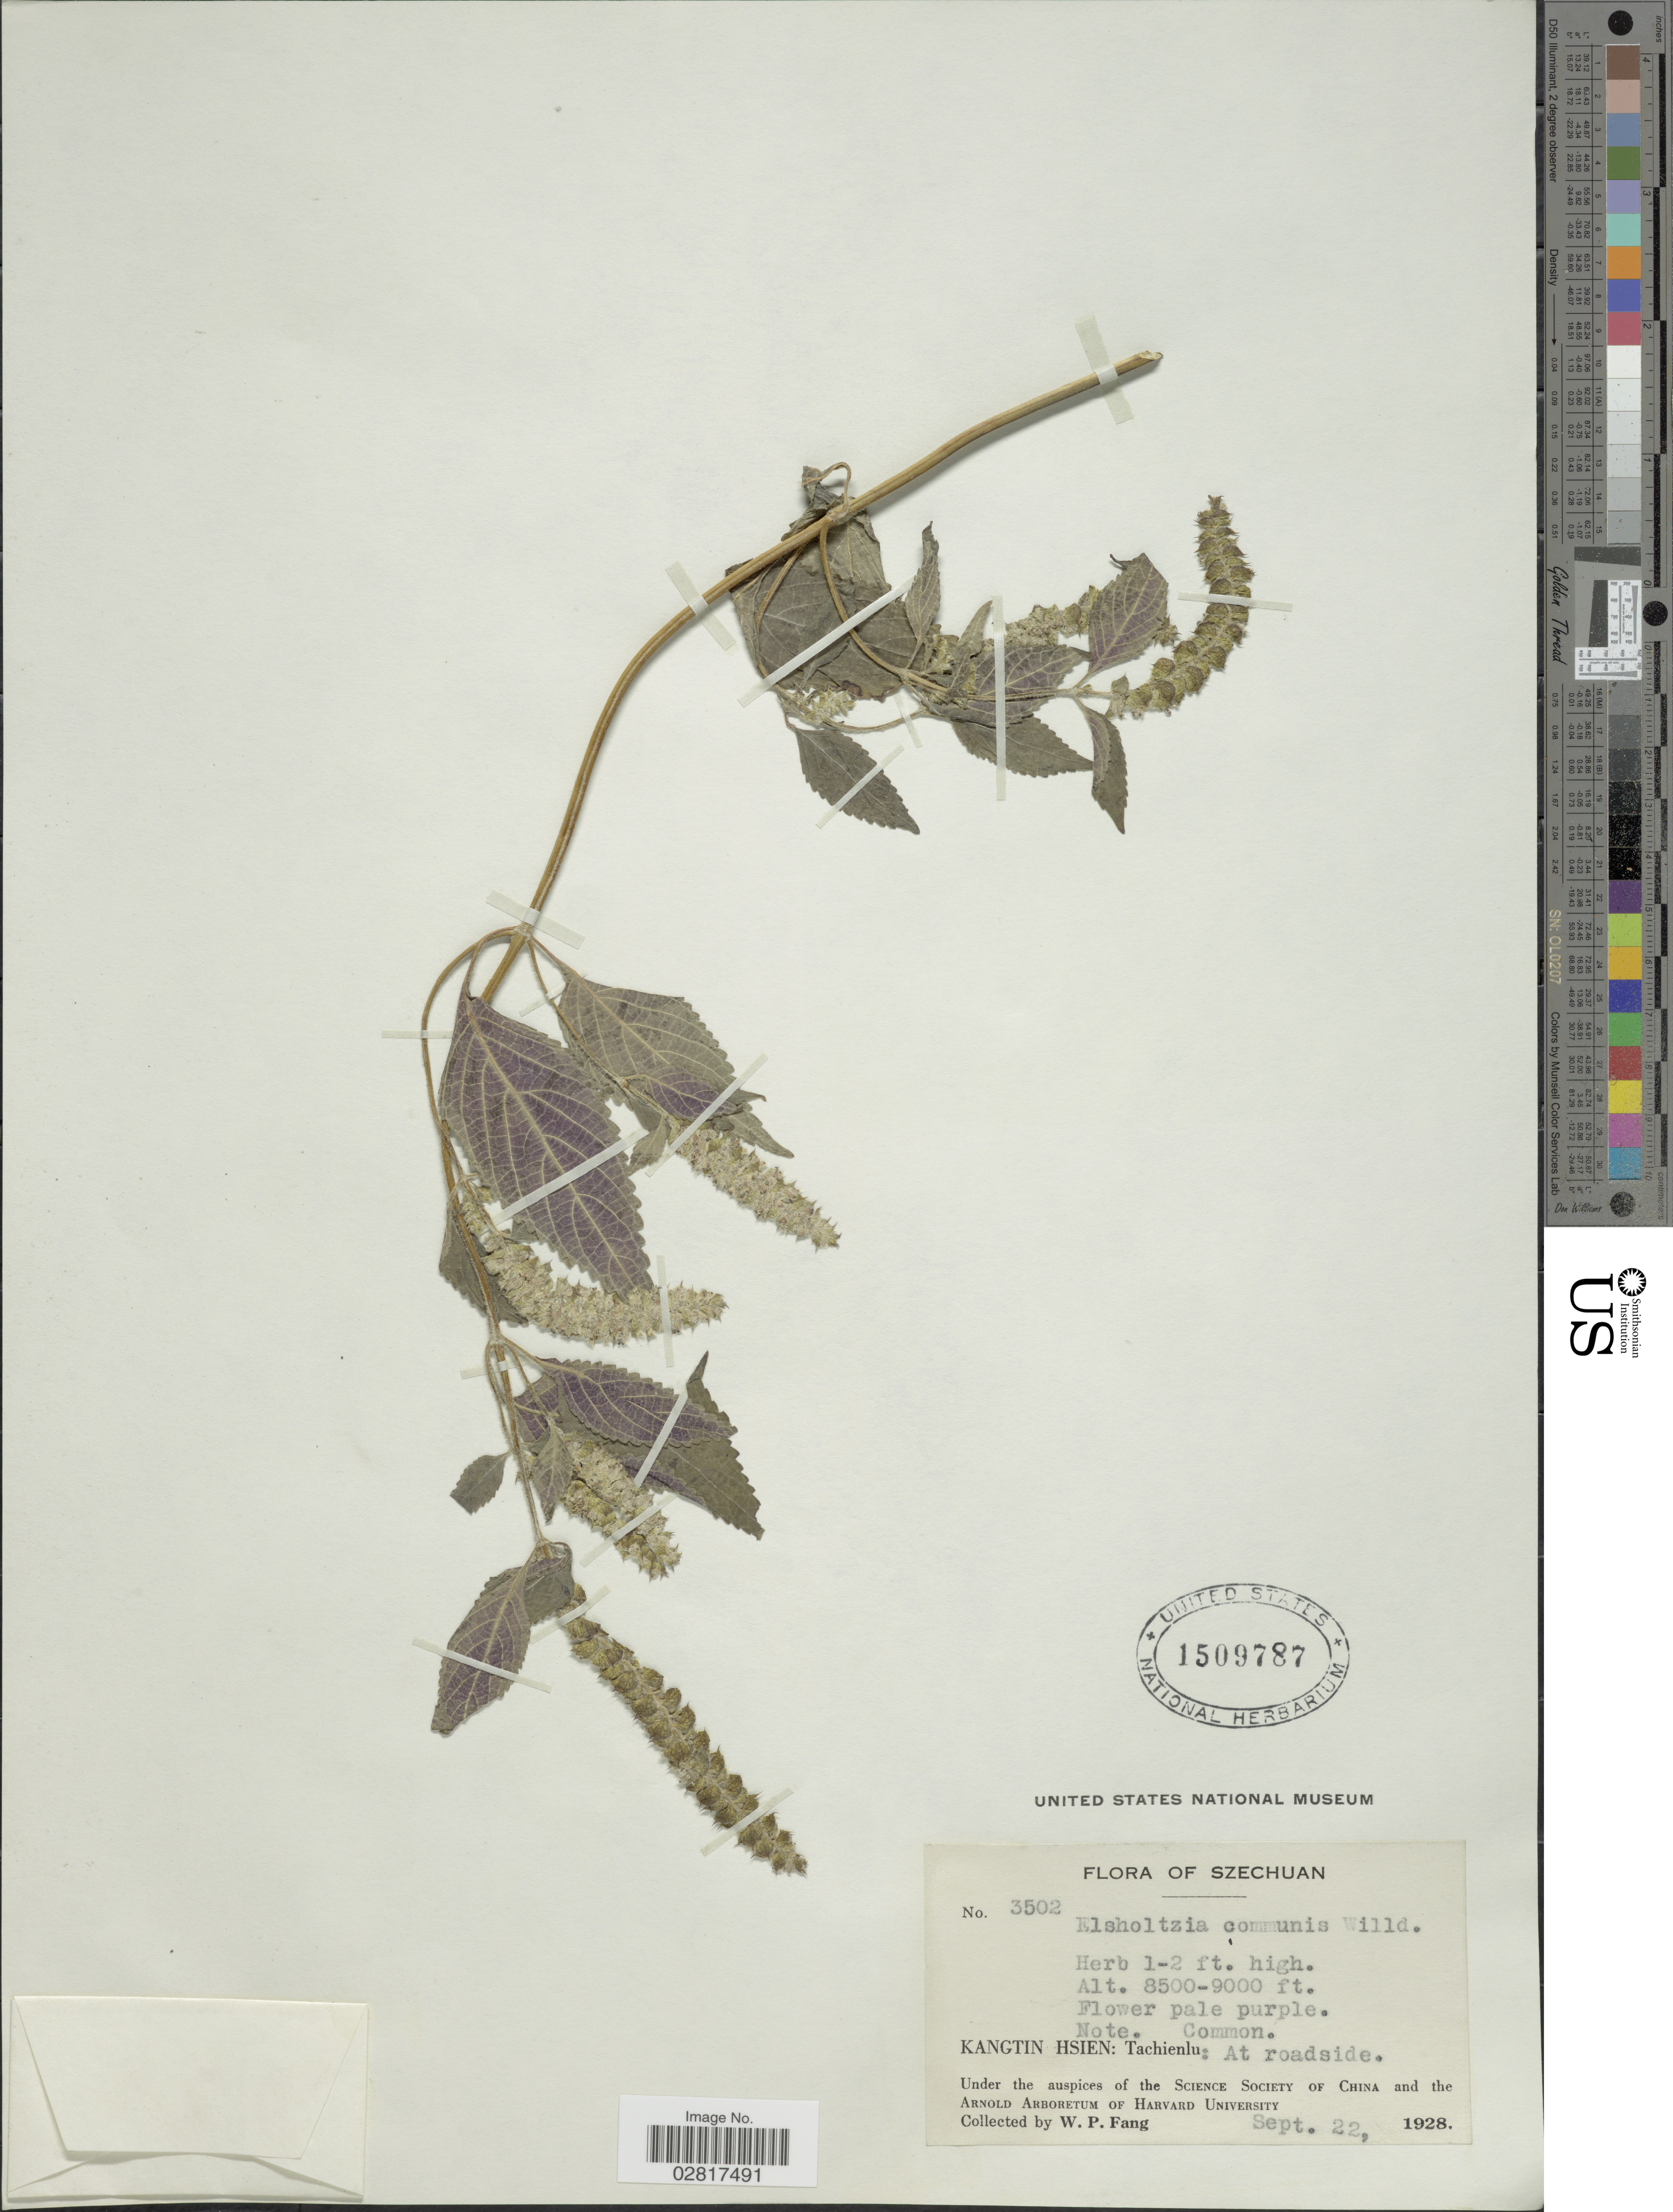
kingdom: Plantae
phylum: Tracheophyta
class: Magnoliopsida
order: Lamiales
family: Lamiaceae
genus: Elsholtzia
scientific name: Elsholtzia patrinii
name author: (Lepech.) Garcke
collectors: W. P. Fang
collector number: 3502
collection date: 1928-09-22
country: China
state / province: Sichuan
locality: Szechuan, Kangtin Hsien: Tachienlu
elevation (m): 2591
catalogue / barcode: US 1509787